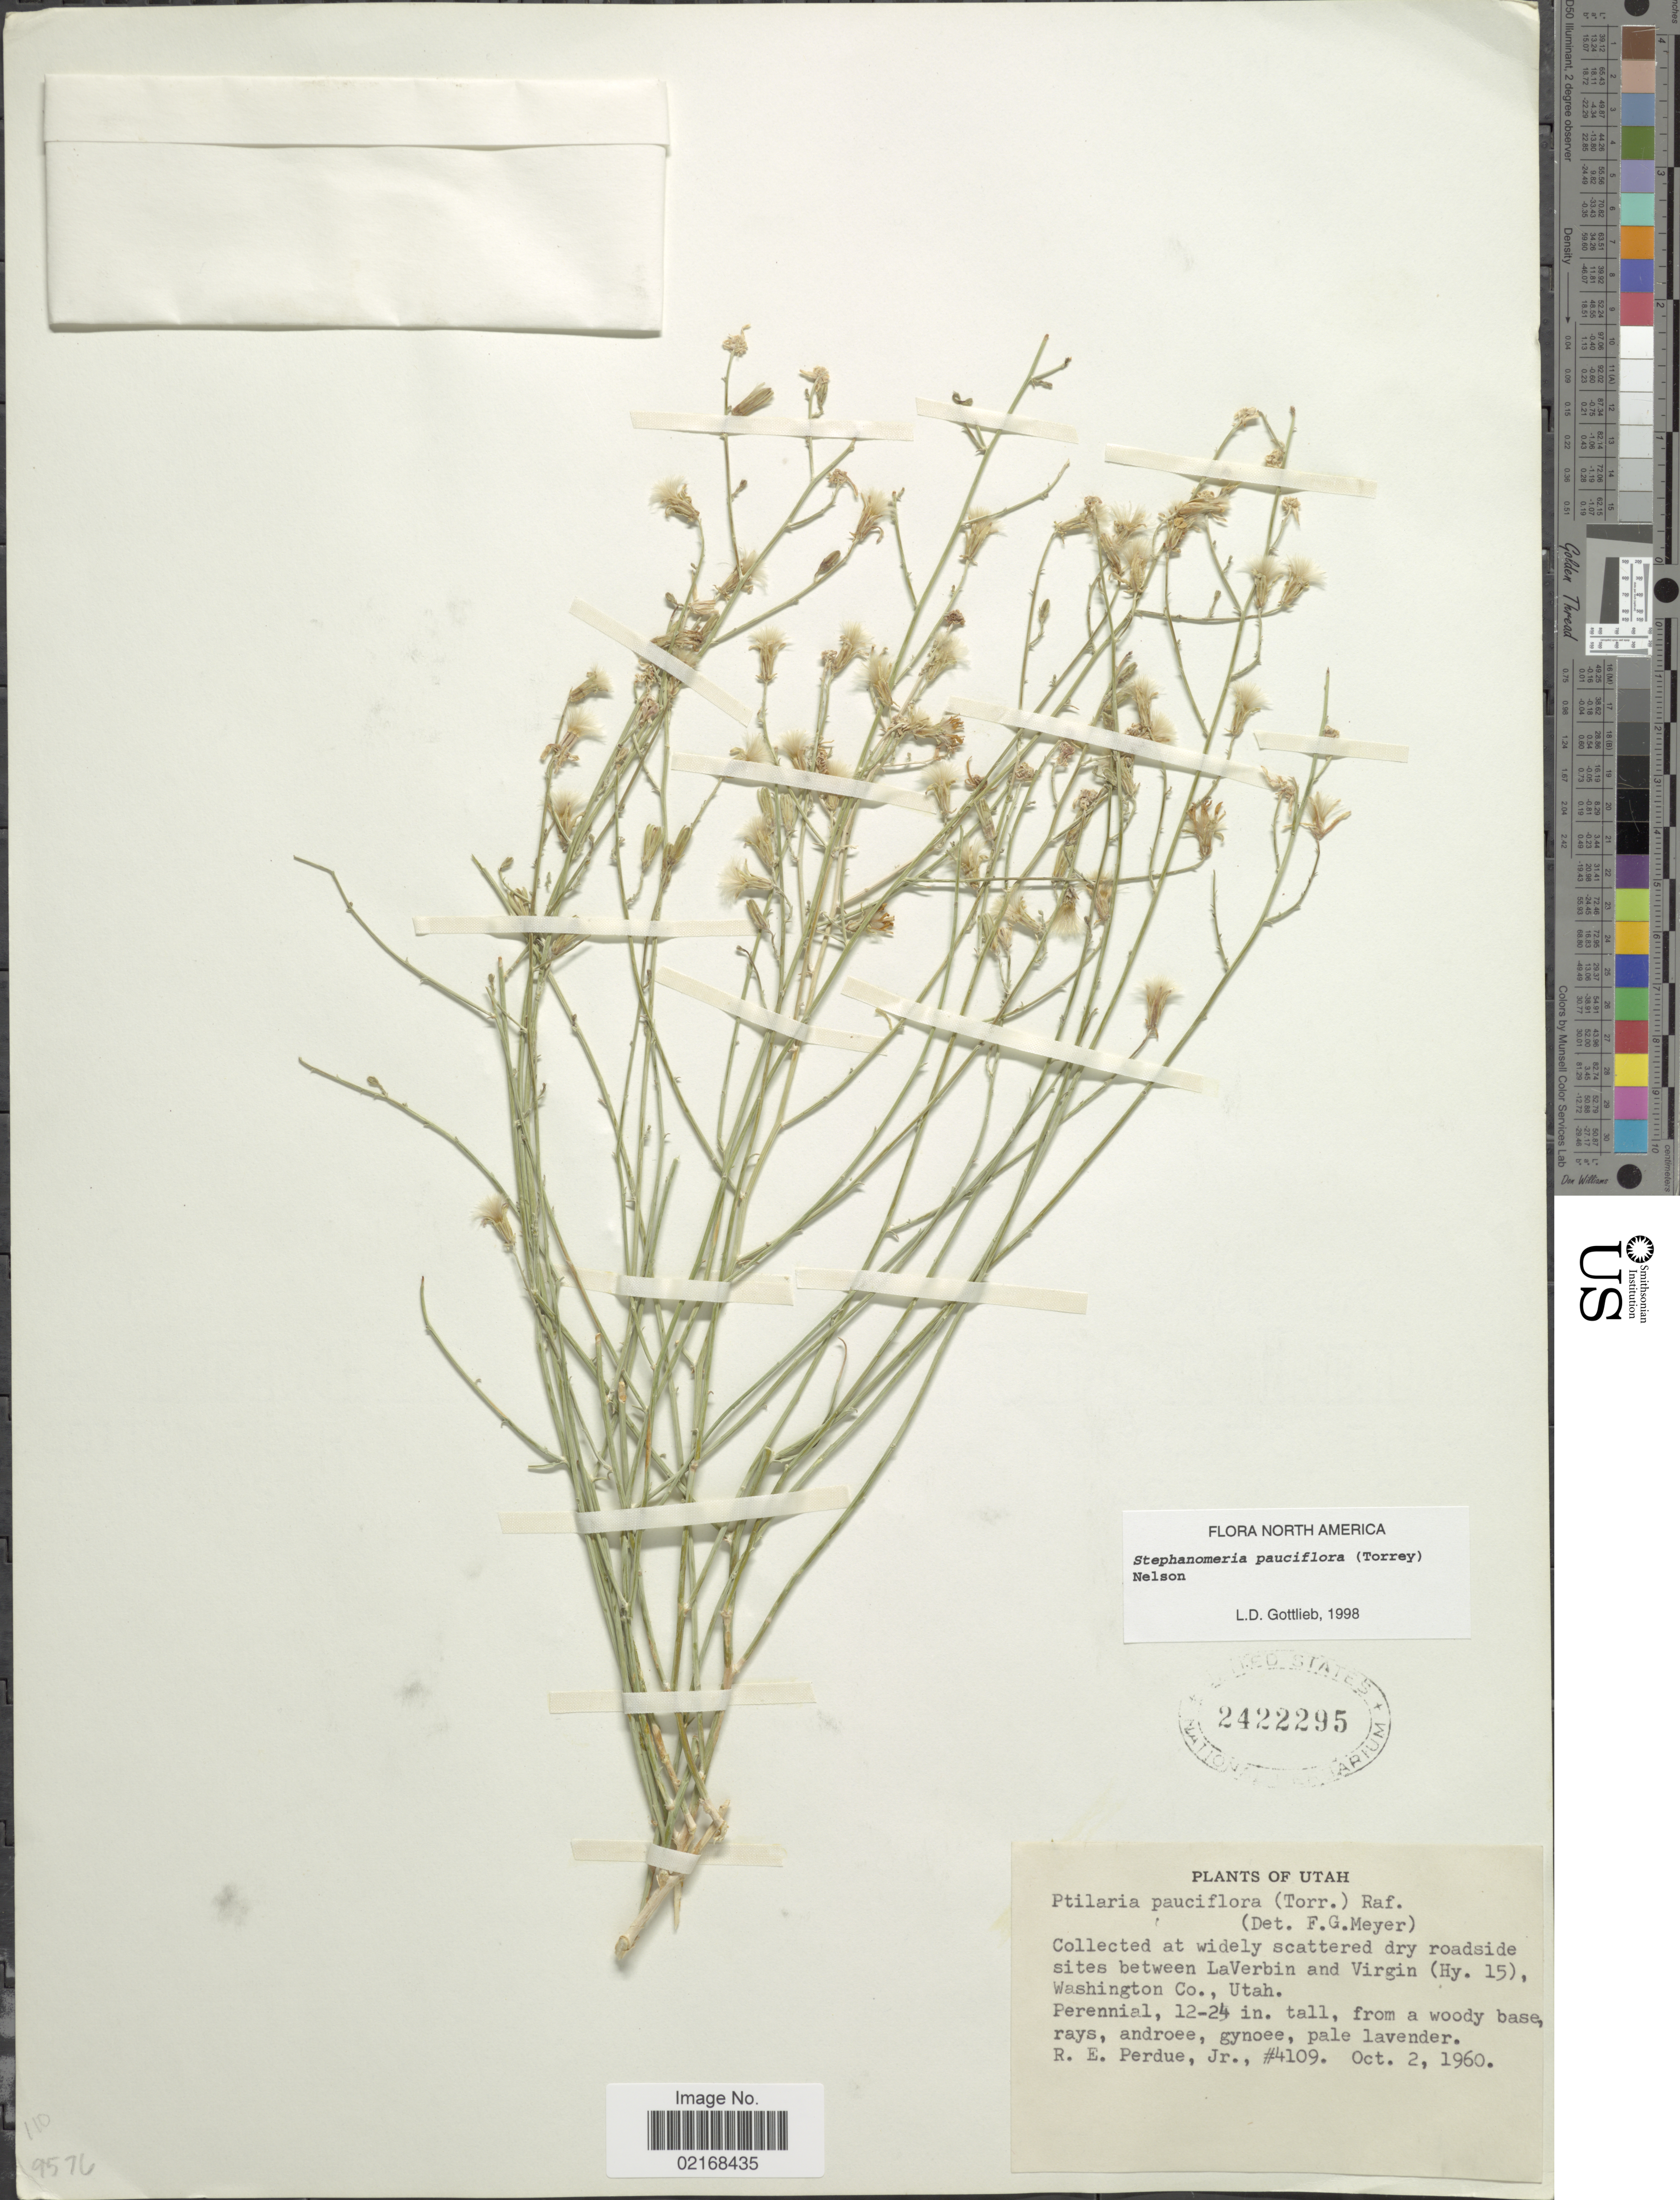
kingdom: Plantae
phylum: Tracheophyta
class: Magnoliopsida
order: Asterales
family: Asteraceae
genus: Stephanomeria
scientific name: Stephanomeria pauciflora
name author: (Torr.) A. Nelson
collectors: R. E. Perdue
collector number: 4109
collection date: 1960-10-02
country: United States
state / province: Utah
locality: At widely scattered dry roadside sites between LaVerbin and Virgin (Hy. 15), Washington Co., Utah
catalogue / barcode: US 2422295